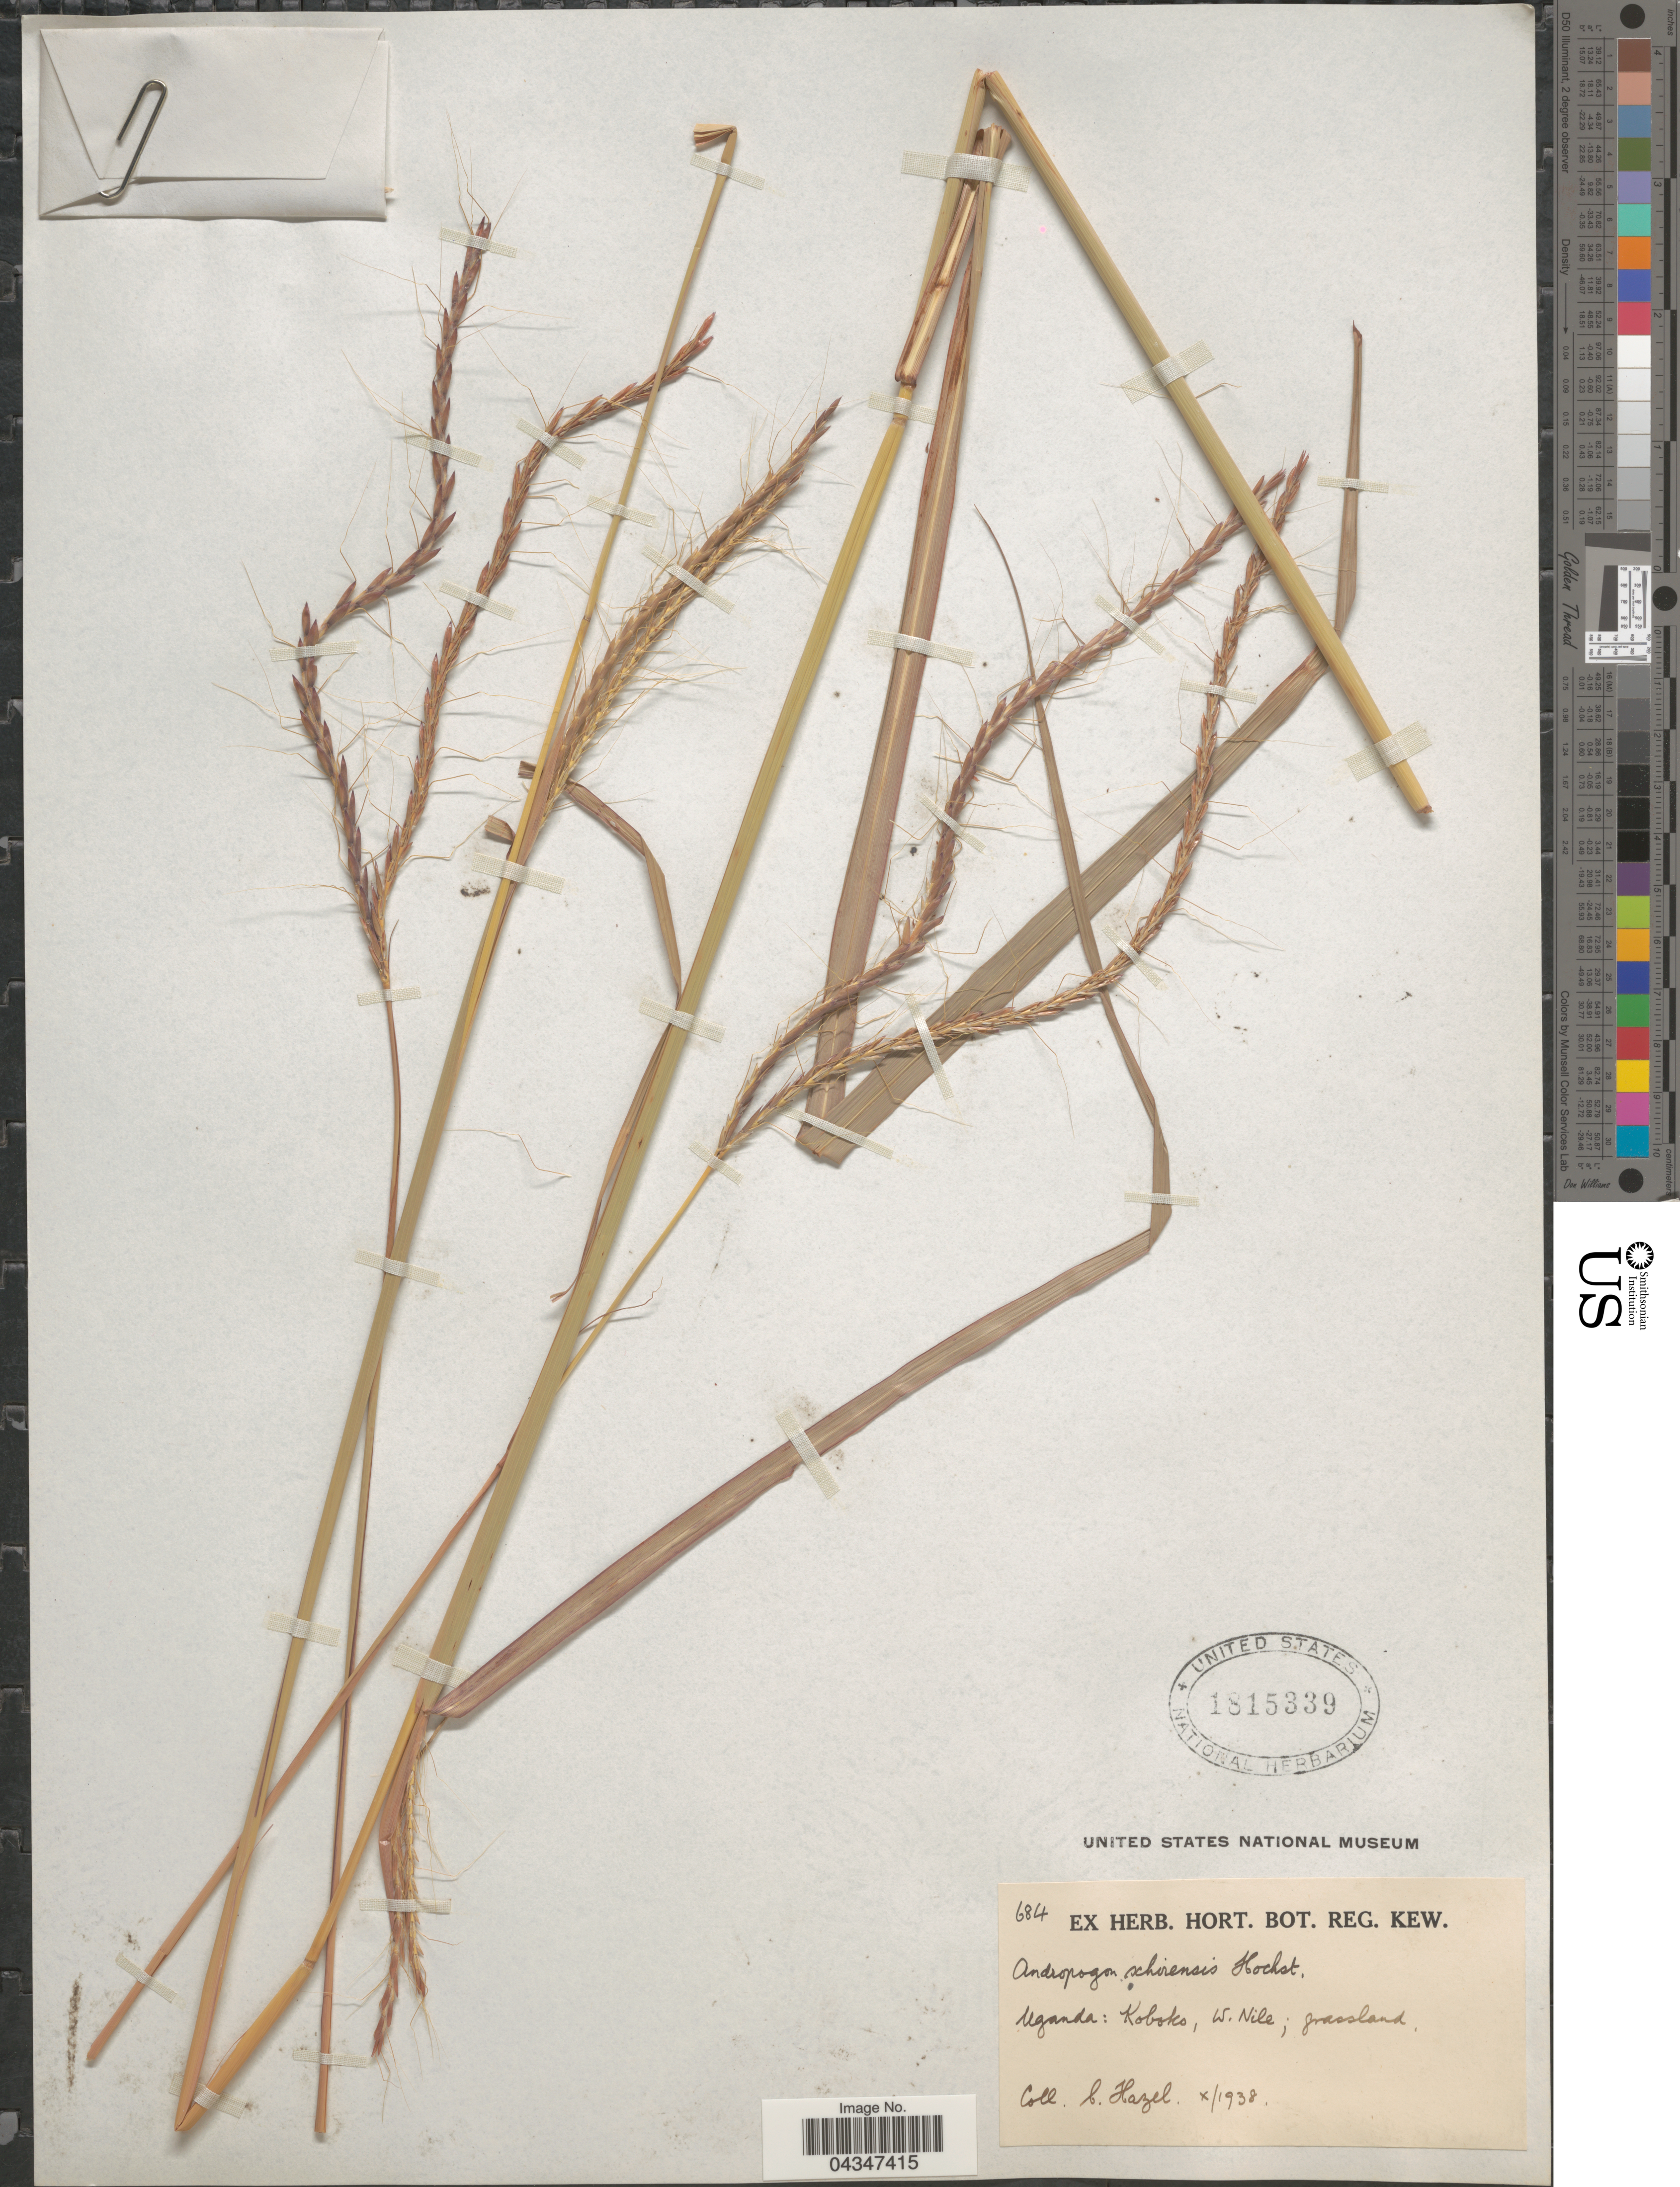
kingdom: Plantae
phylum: Tracheophyta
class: Liliopsida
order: Poales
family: Poaceae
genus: Andropogon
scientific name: Andropogon schirensis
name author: Hochst. ex A. Rich.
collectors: C. Hazel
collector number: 684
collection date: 1938-10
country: Uganda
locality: Koboko, W. Nile.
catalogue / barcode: US 1815339